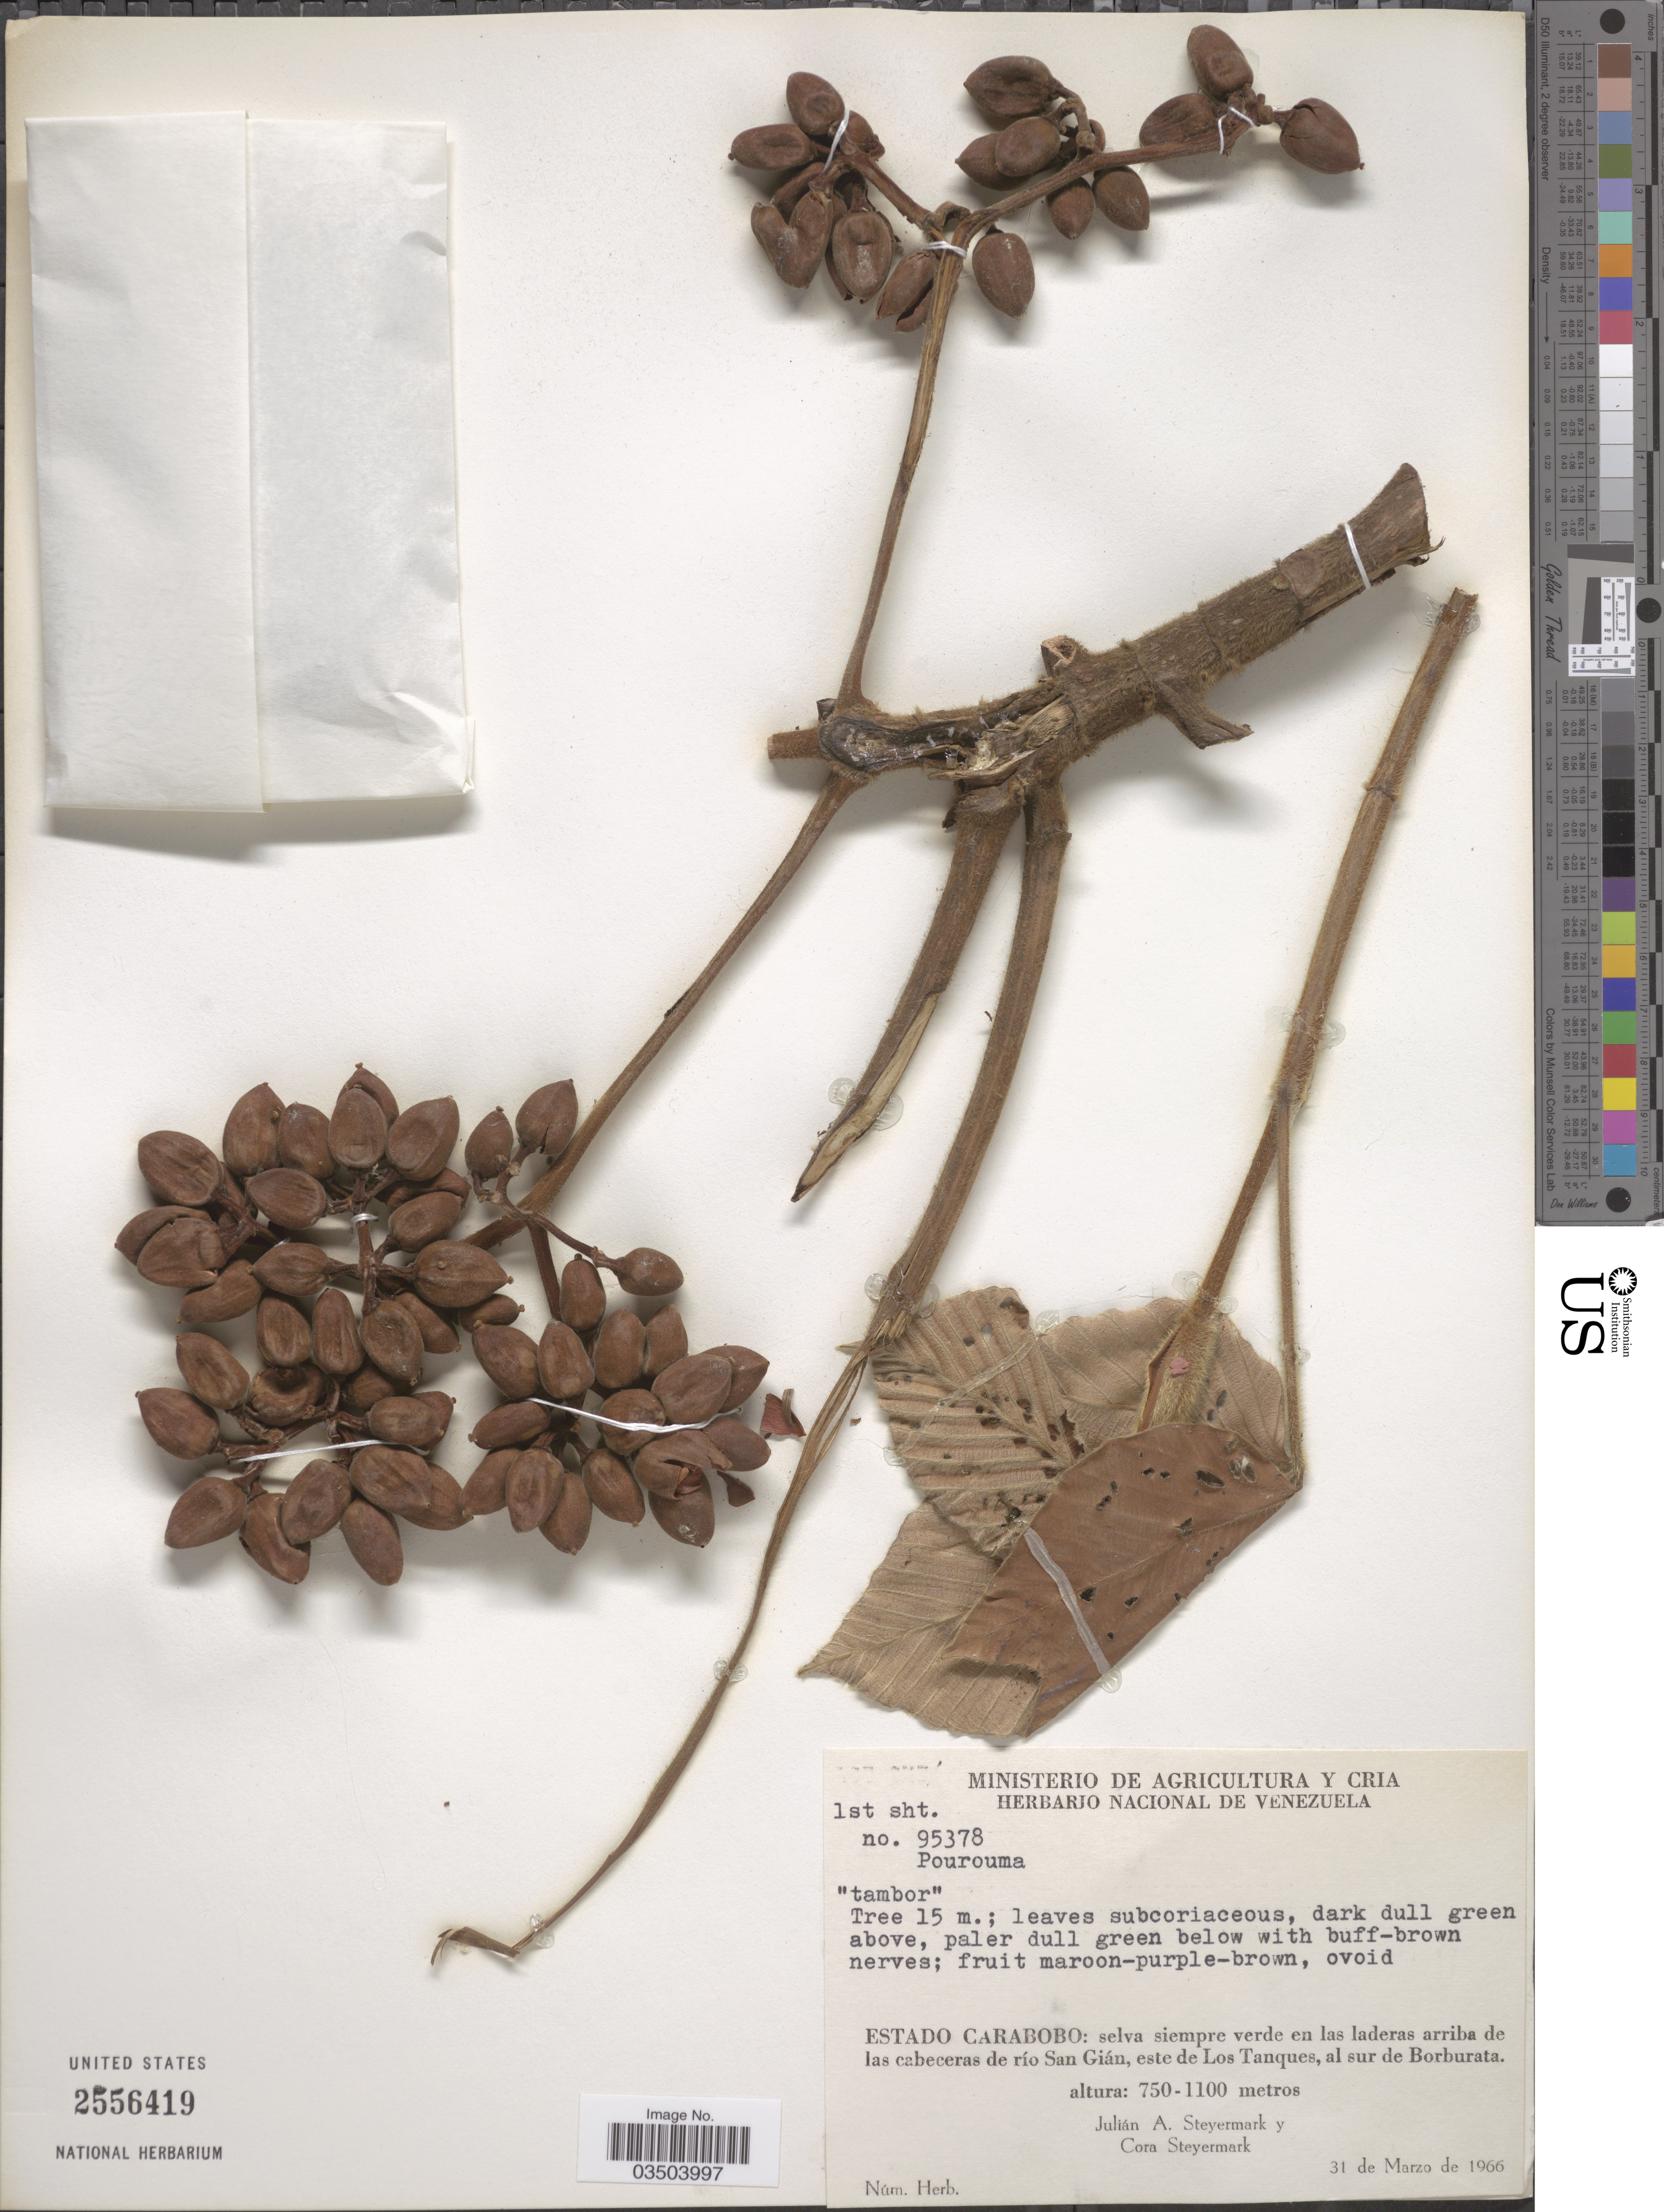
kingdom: Plantae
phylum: Tracheophyta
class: Magnoliopsida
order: Rosales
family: Urticaceae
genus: Pourouma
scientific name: Pourouma sp.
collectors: J. Steyermark & C. Steyermark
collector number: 95378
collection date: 1966-05-31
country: Venezuela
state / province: Carabobo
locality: Selva siempre verde en las laderas arriba de las cabeceras de río San Gián, este de Los Tanques, al sur de Borburata.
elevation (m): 750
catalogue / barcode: US 2556419